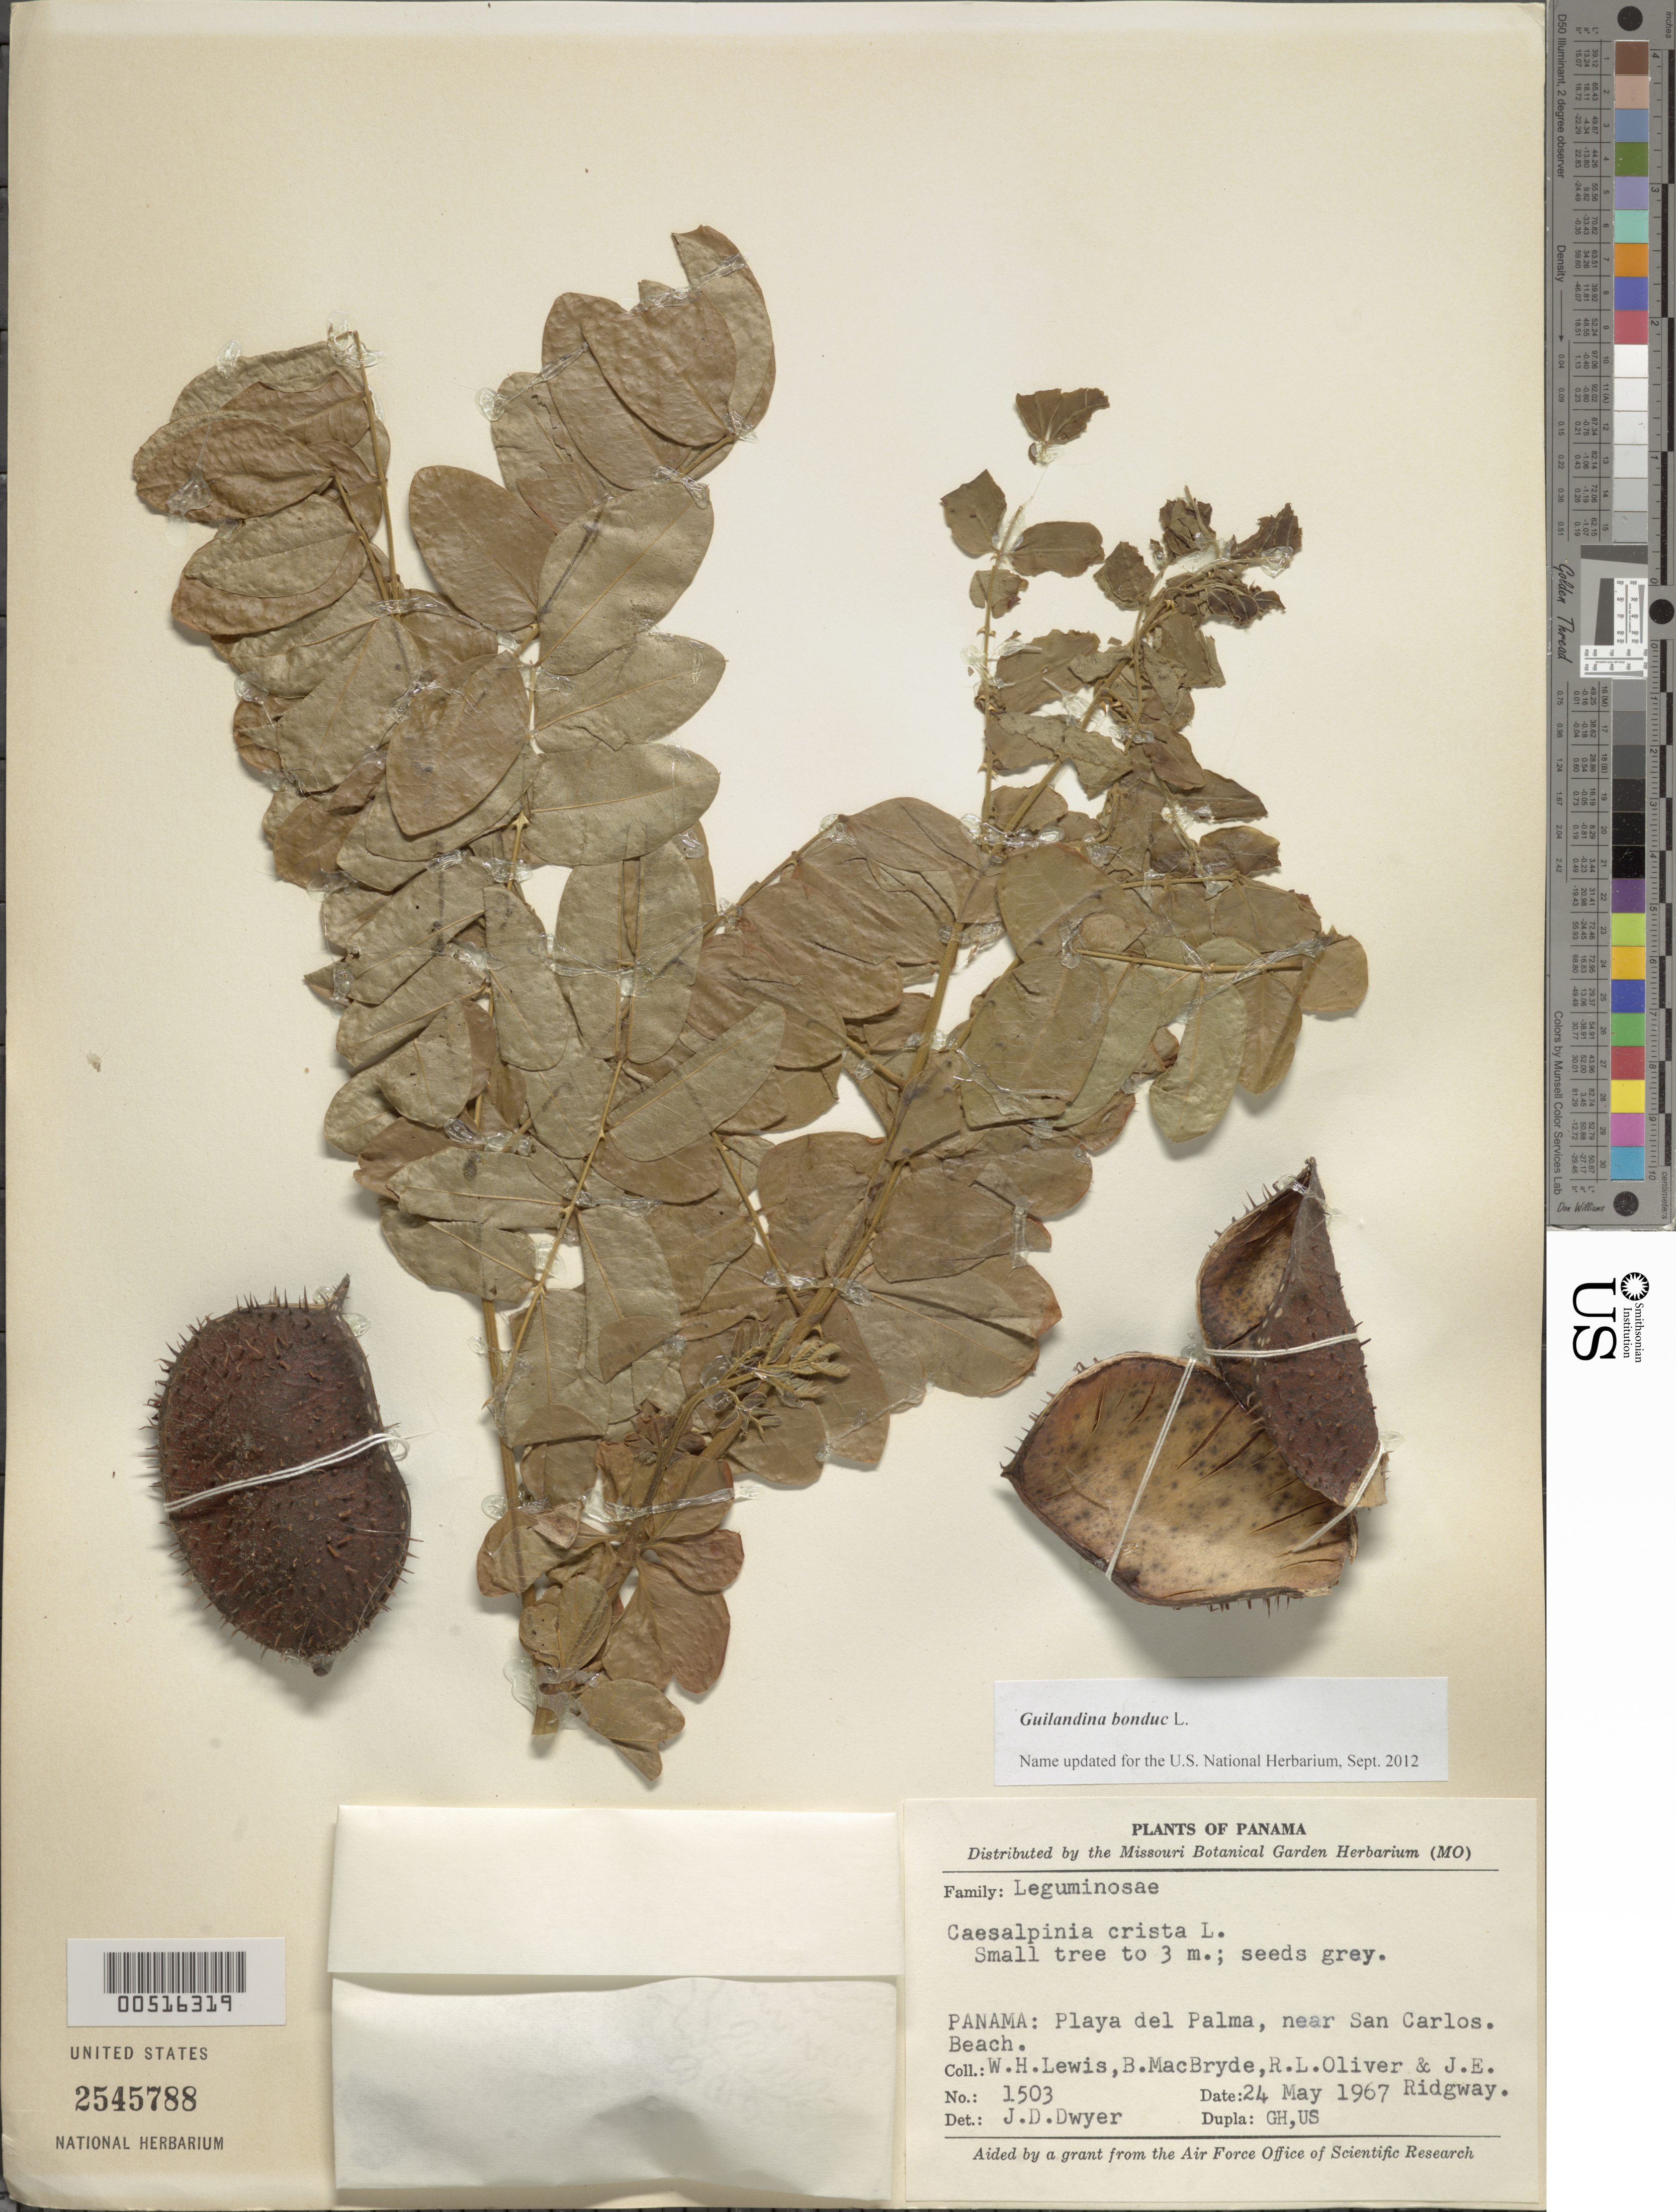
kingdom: Plantae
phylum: Tracheophyta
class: Magnoliopsida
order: Fabales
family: Fabaceae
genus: Guilandina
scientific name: Guilandina bonduc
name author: L.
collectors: W. H. Lewis, B. MacBryde, R. L. Oliver & J. Ridgway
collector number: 1503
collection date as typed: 24 May 1967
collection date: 1967-05-24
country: Panama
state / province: Panamá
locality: Playa del Palma, near San Carlos Beach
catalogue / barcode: US 2545788